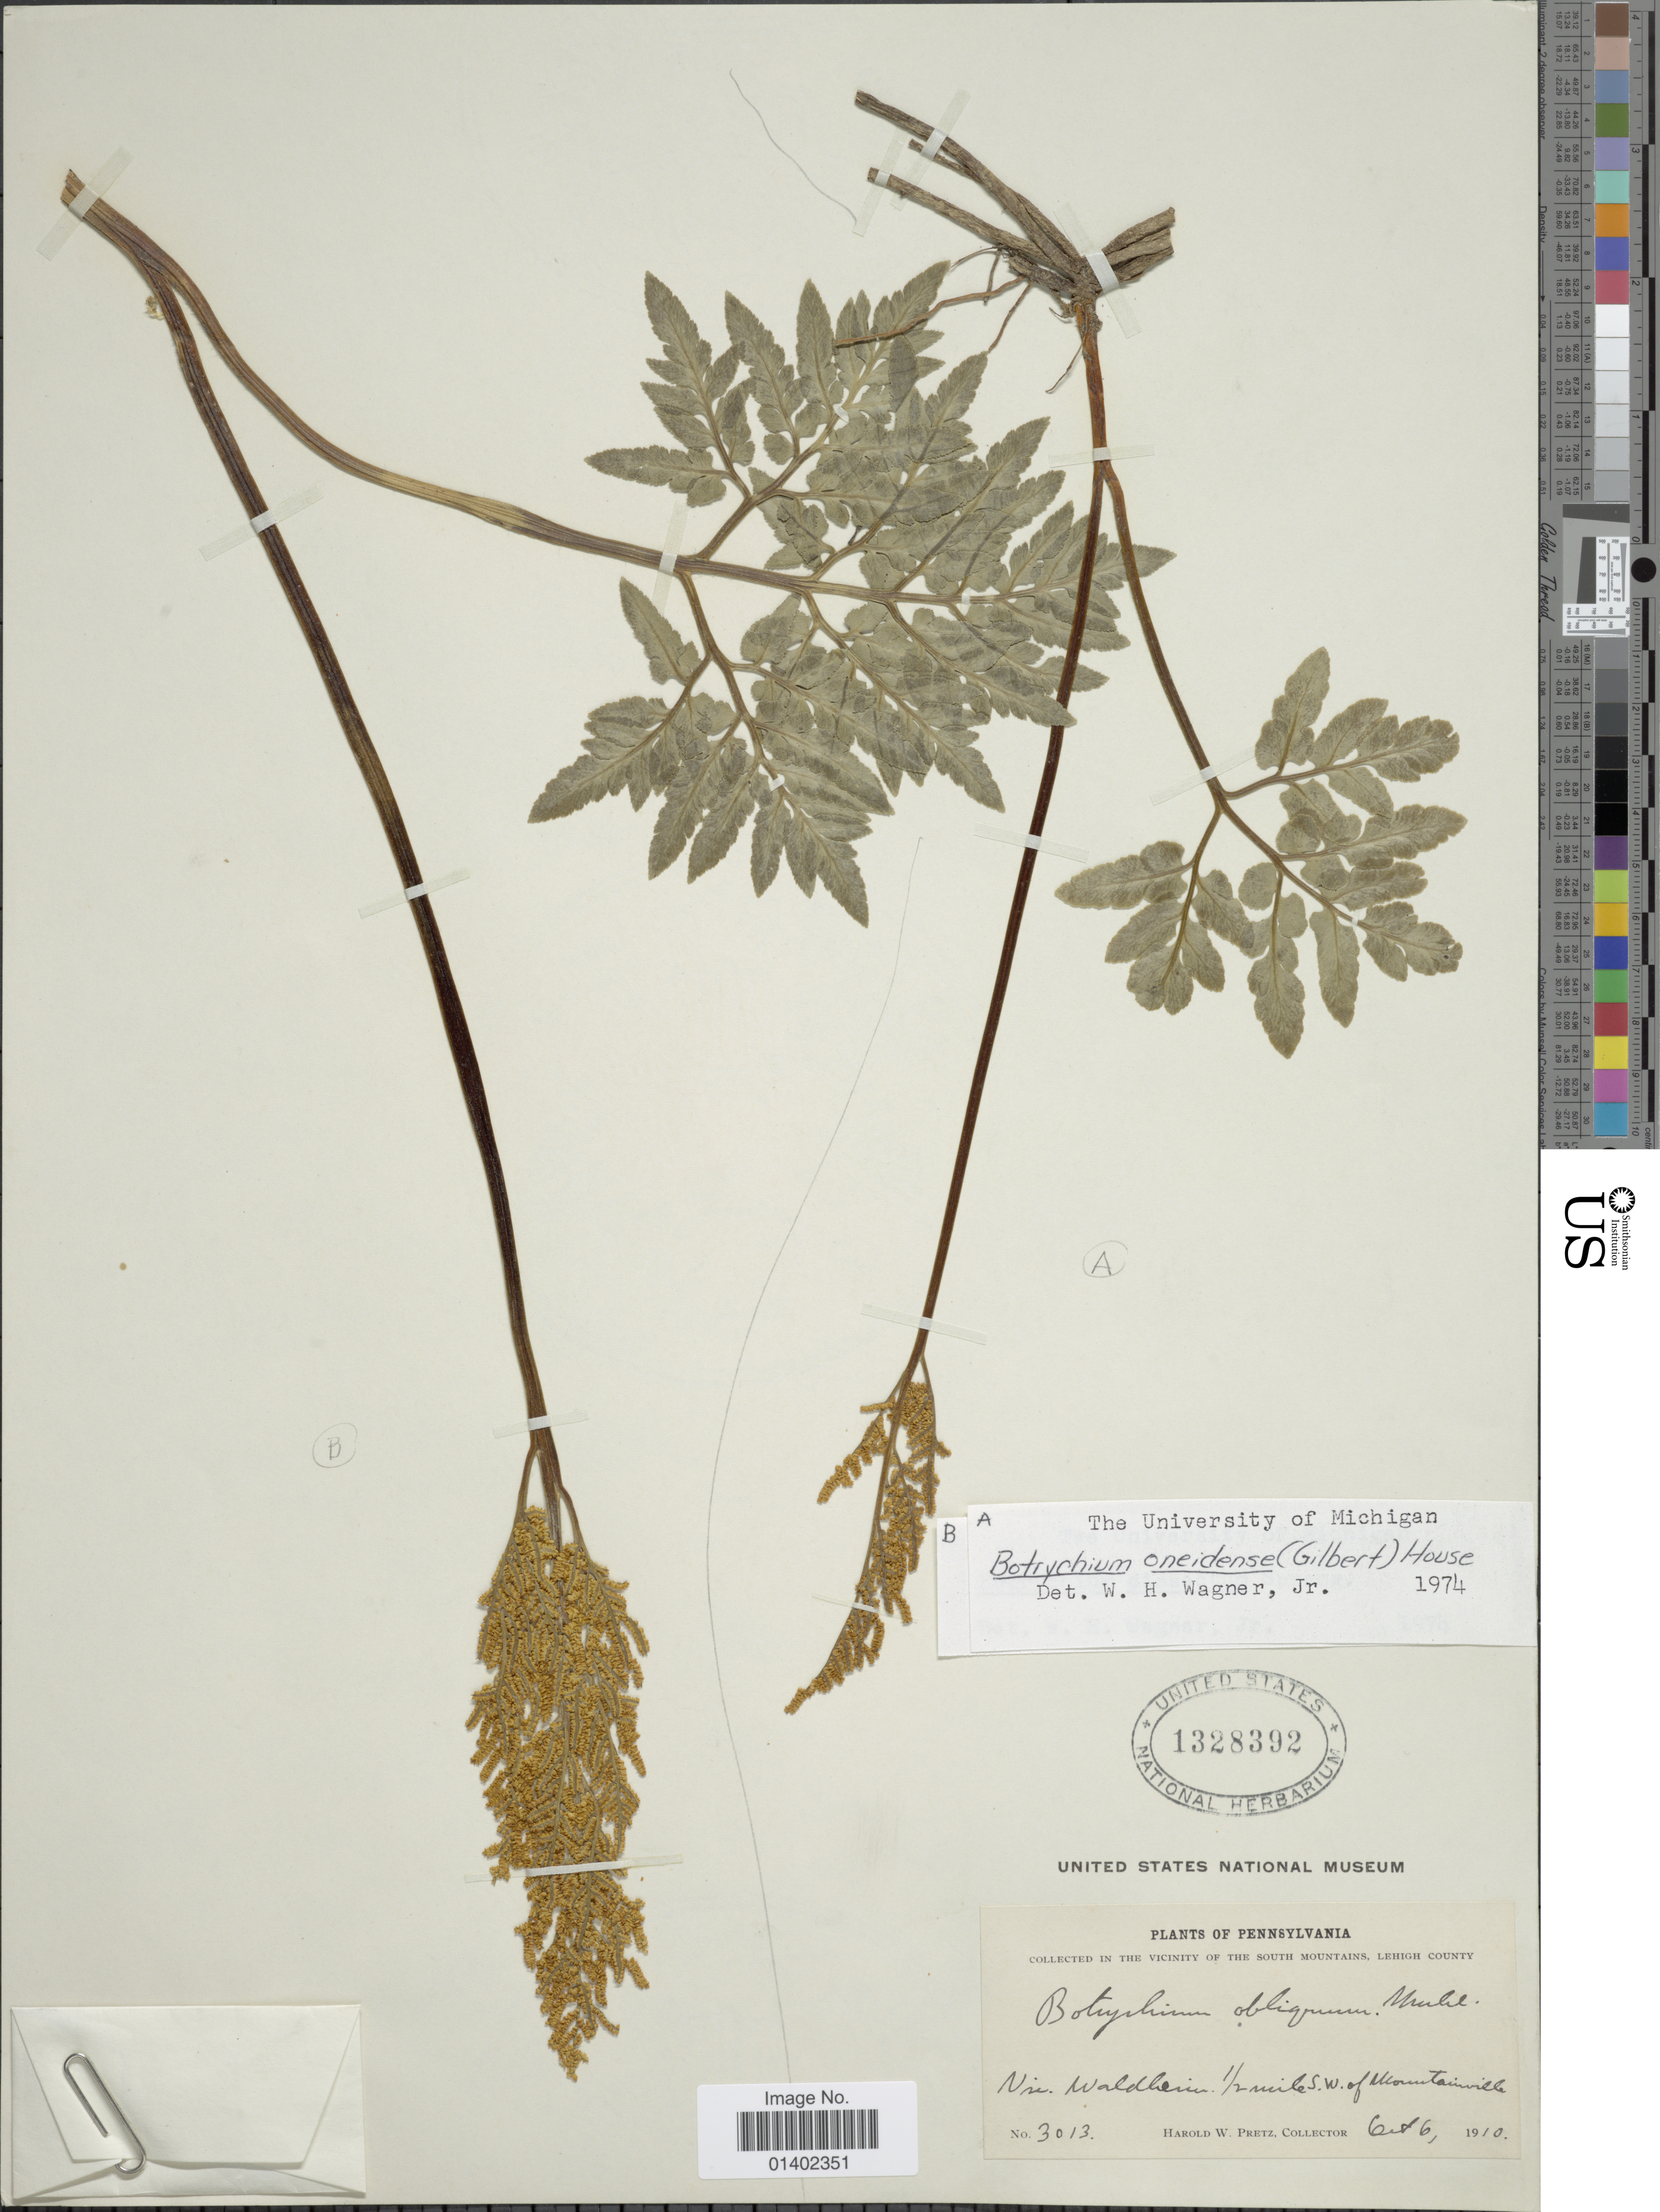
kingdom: Plantae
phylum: Tracheophyta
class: Polypodiopsida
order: Ophioglossales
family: Ophioglossaceae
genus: Botrychium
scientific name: Botrychium oneidense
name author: (Gilbert) House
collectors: H. W. Pretz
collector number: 3013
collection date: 1910-10-06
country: United States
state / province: Pennsylvania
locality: Vic. Waldheim ½ mile S.W. of Mountainville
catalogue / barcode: US 1328392